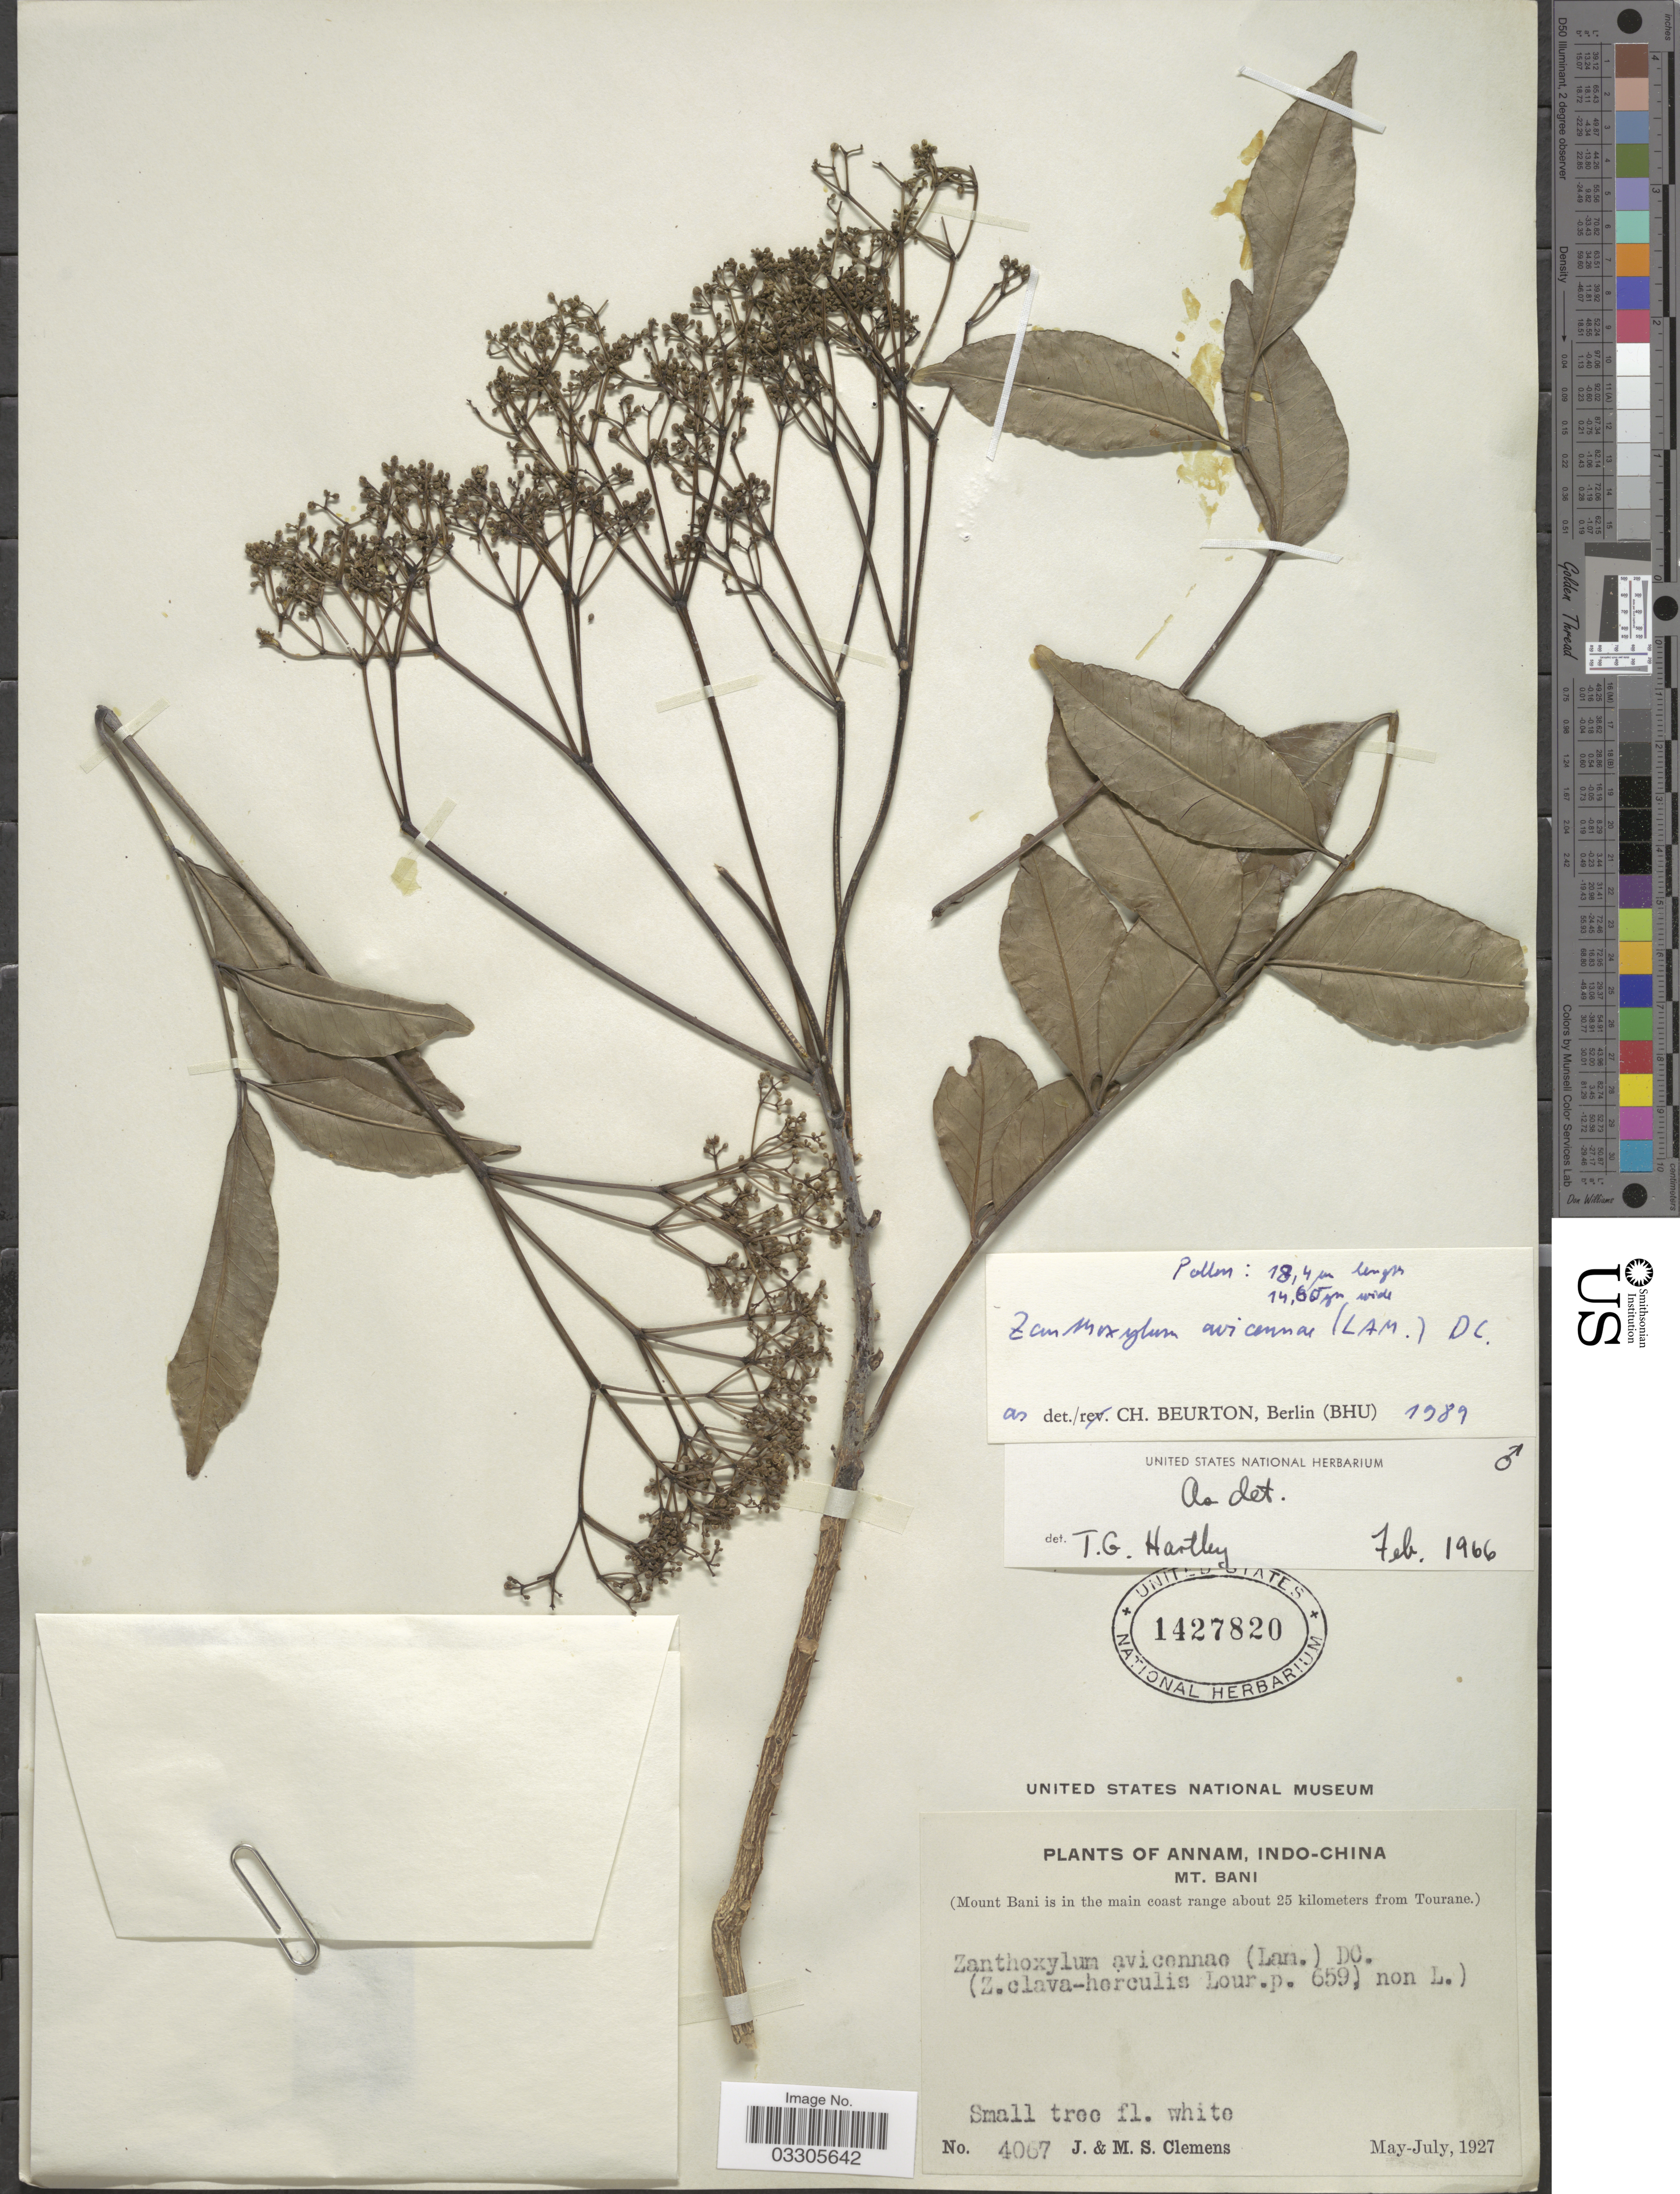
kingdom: Plantae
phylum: Tracheophyta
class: Magnoliopsida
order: Sapindales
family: Rutaceae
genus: Zanthoxylum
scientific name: Zanthoxylum avicennae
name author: (Lam.) DC.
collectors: J. Clemens & M. S. Clemens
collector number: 4067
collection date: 1927-05/1927-07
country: Vietnam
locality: Annam, Indo-China, Mt. Bani (Mount Bani is in the main coast range about 25 kilometers from Tourane).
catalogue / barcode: US 1427820